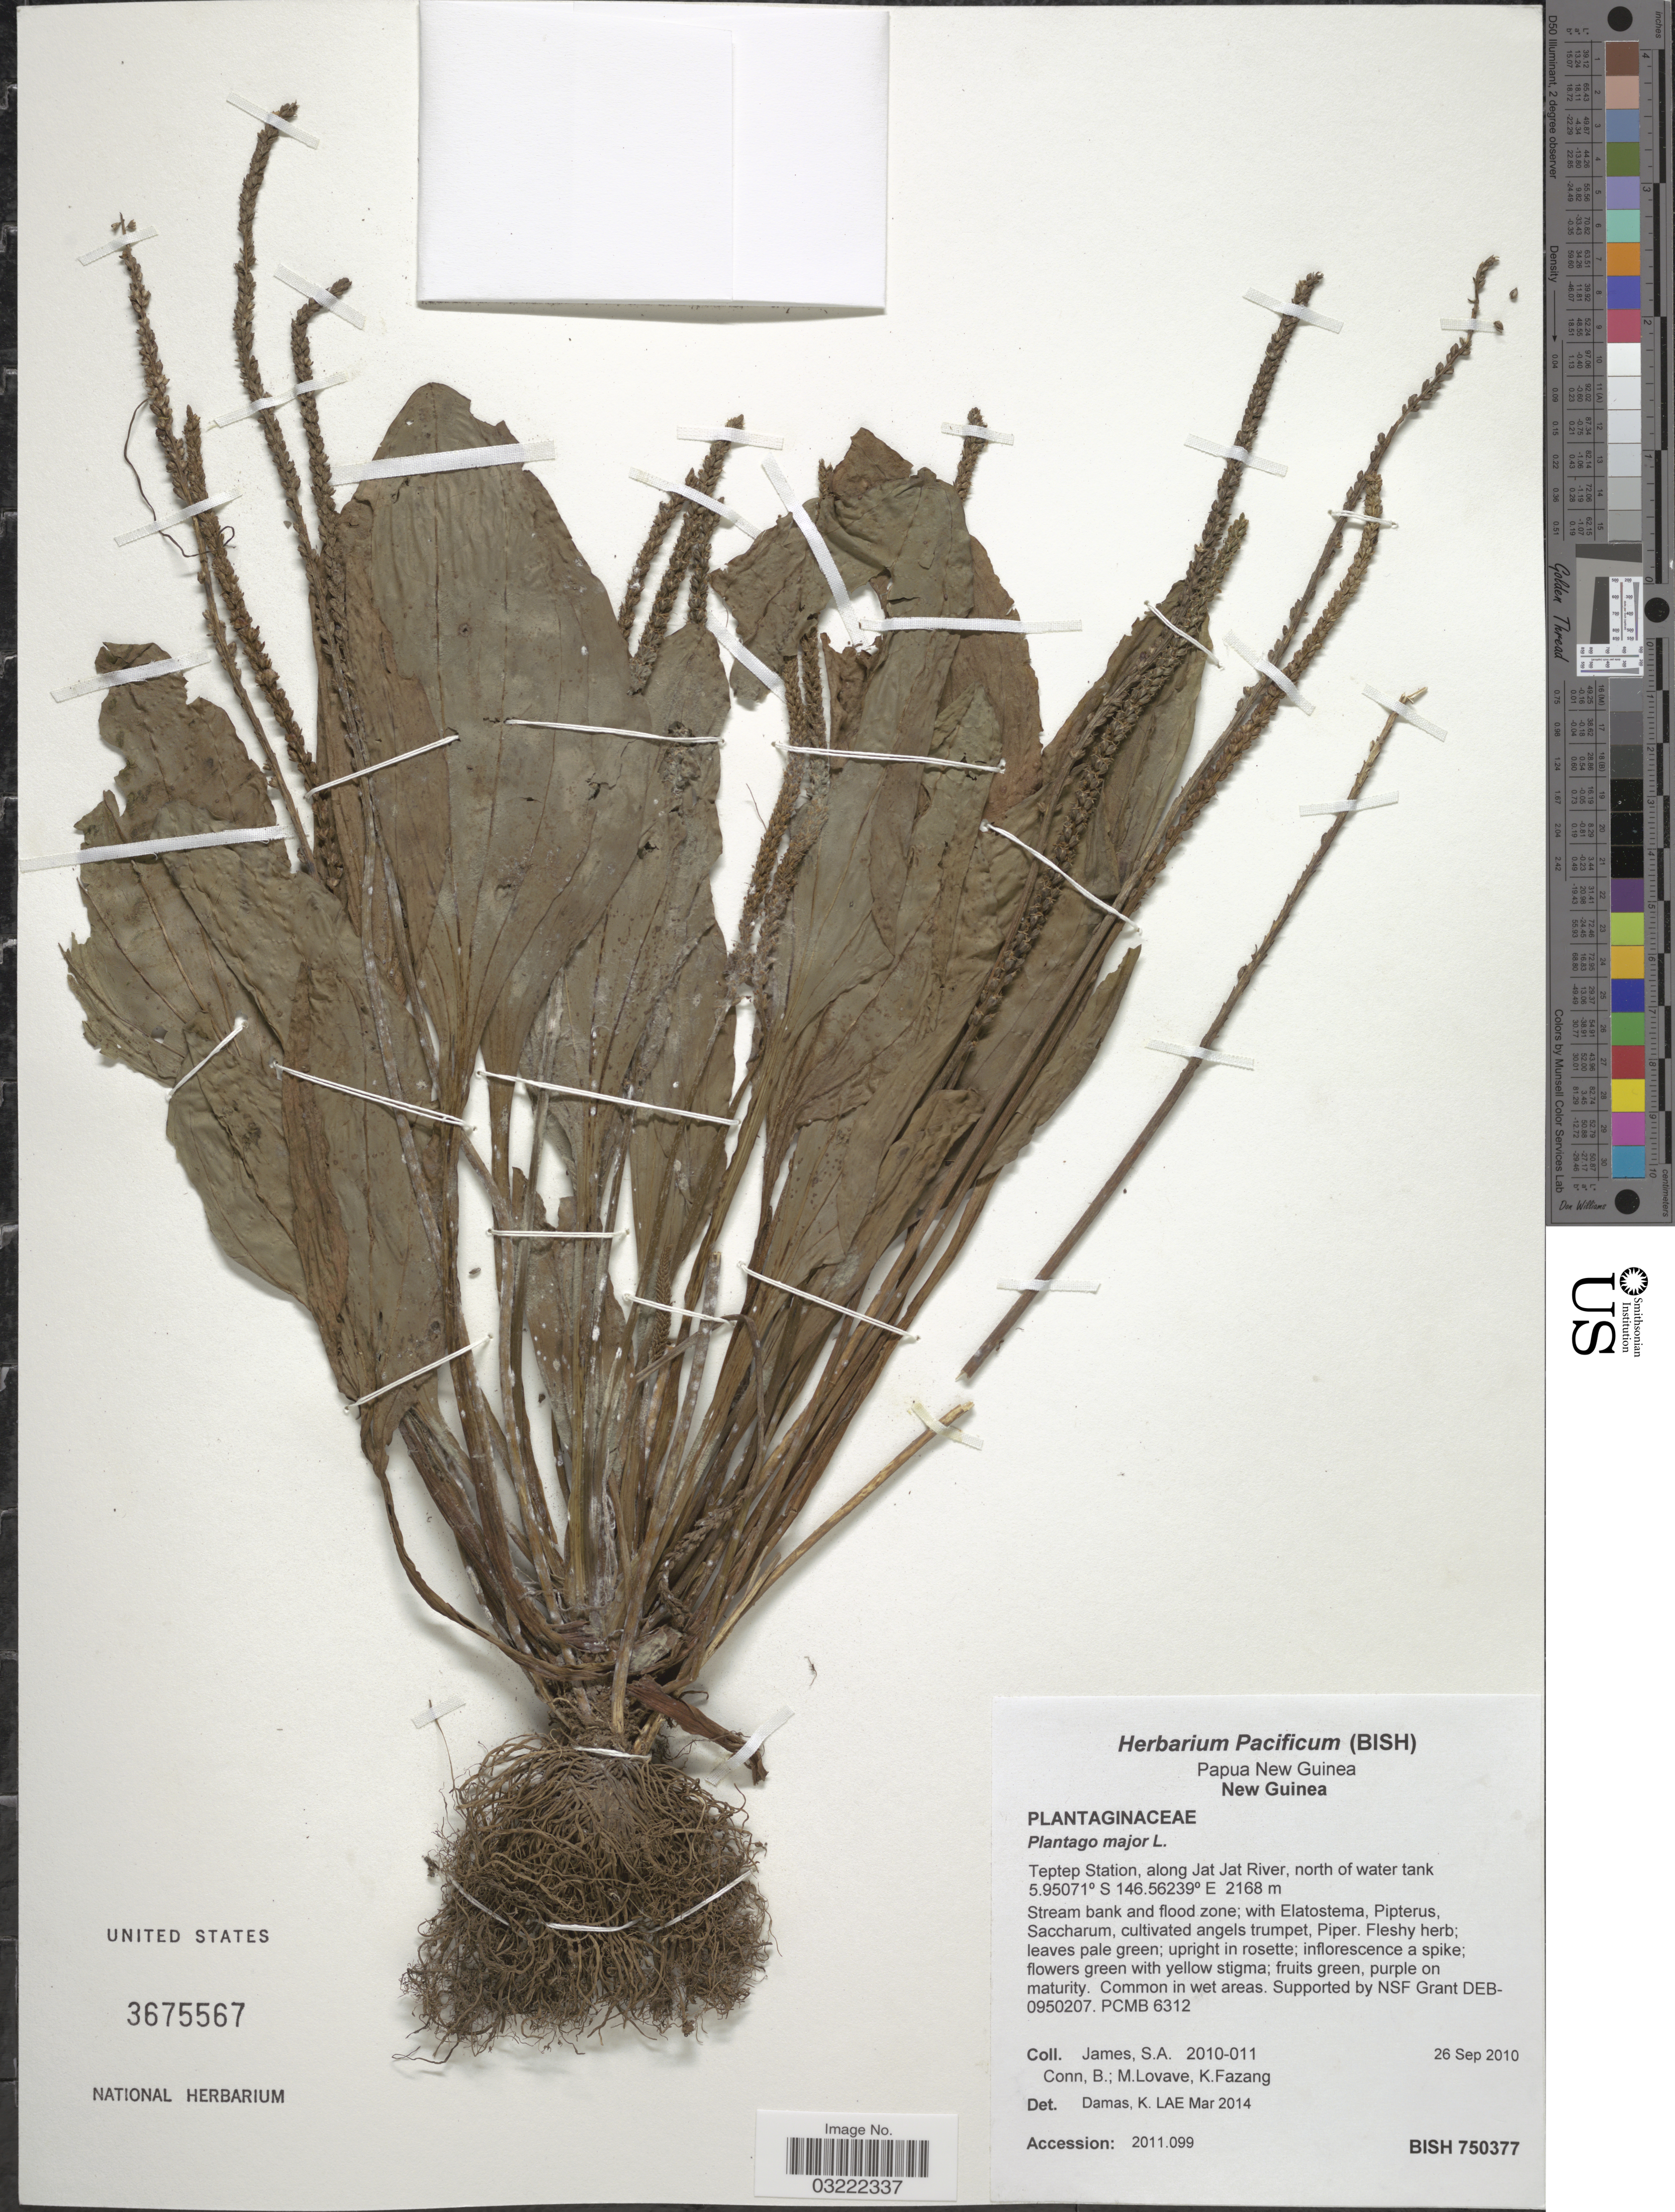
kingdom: Plantae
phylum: Tracheophyta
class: Magnoliopsida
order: Lamiales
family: Plantaginaceae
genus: Plantago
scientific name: Plantago major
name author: L.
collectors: S. James, B. Conn, M. Lovave & K. Fazang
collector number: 2010-011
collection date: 2010-09-26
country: Papua New Guinea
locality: New Guinea, Teptep Station, along Jat Jat River, north of water tank.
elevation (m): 2168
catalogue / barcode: US 3675567